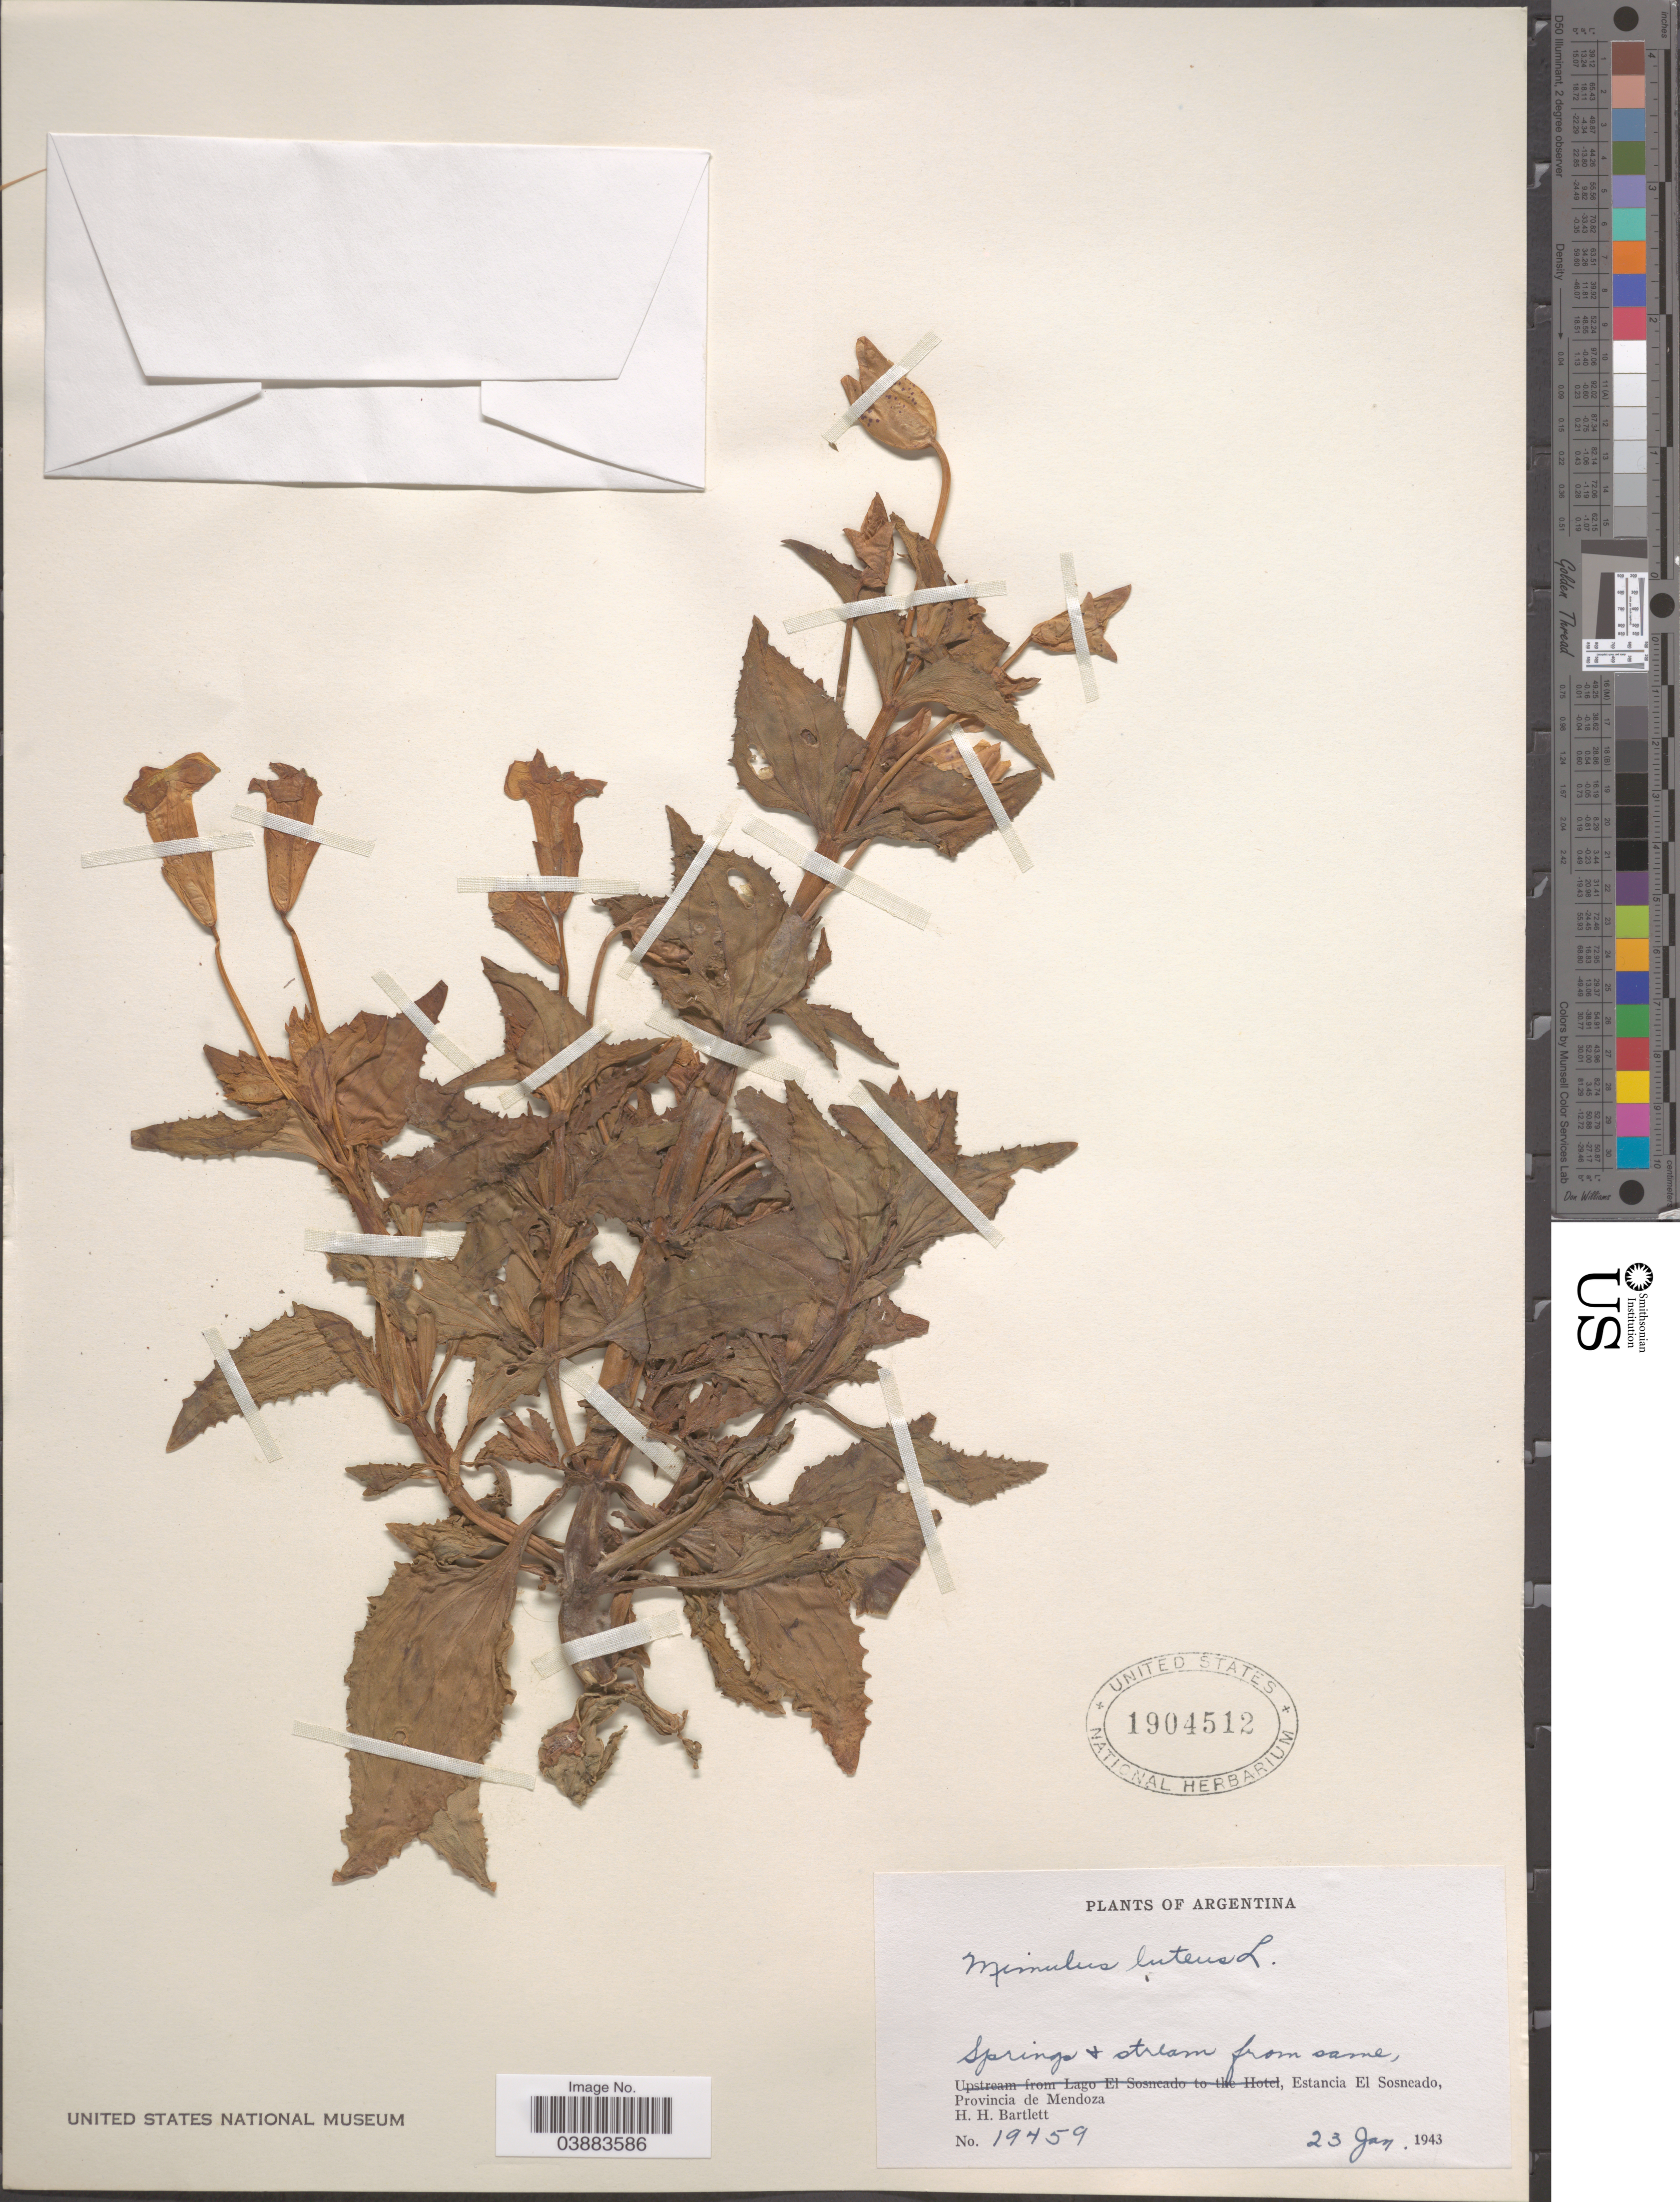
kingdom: Plantae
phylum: Tracheophyta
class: Magnoliopsida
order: Lamiales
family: Phrymaceae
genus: Mimulus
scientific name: Mimulus luteus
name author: L.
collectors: H. H. Bartlett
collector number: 19459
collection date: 1943-01-23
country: Argentina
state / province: Mendoza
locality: Estancia El Sosneado.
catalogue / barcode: US 1904512